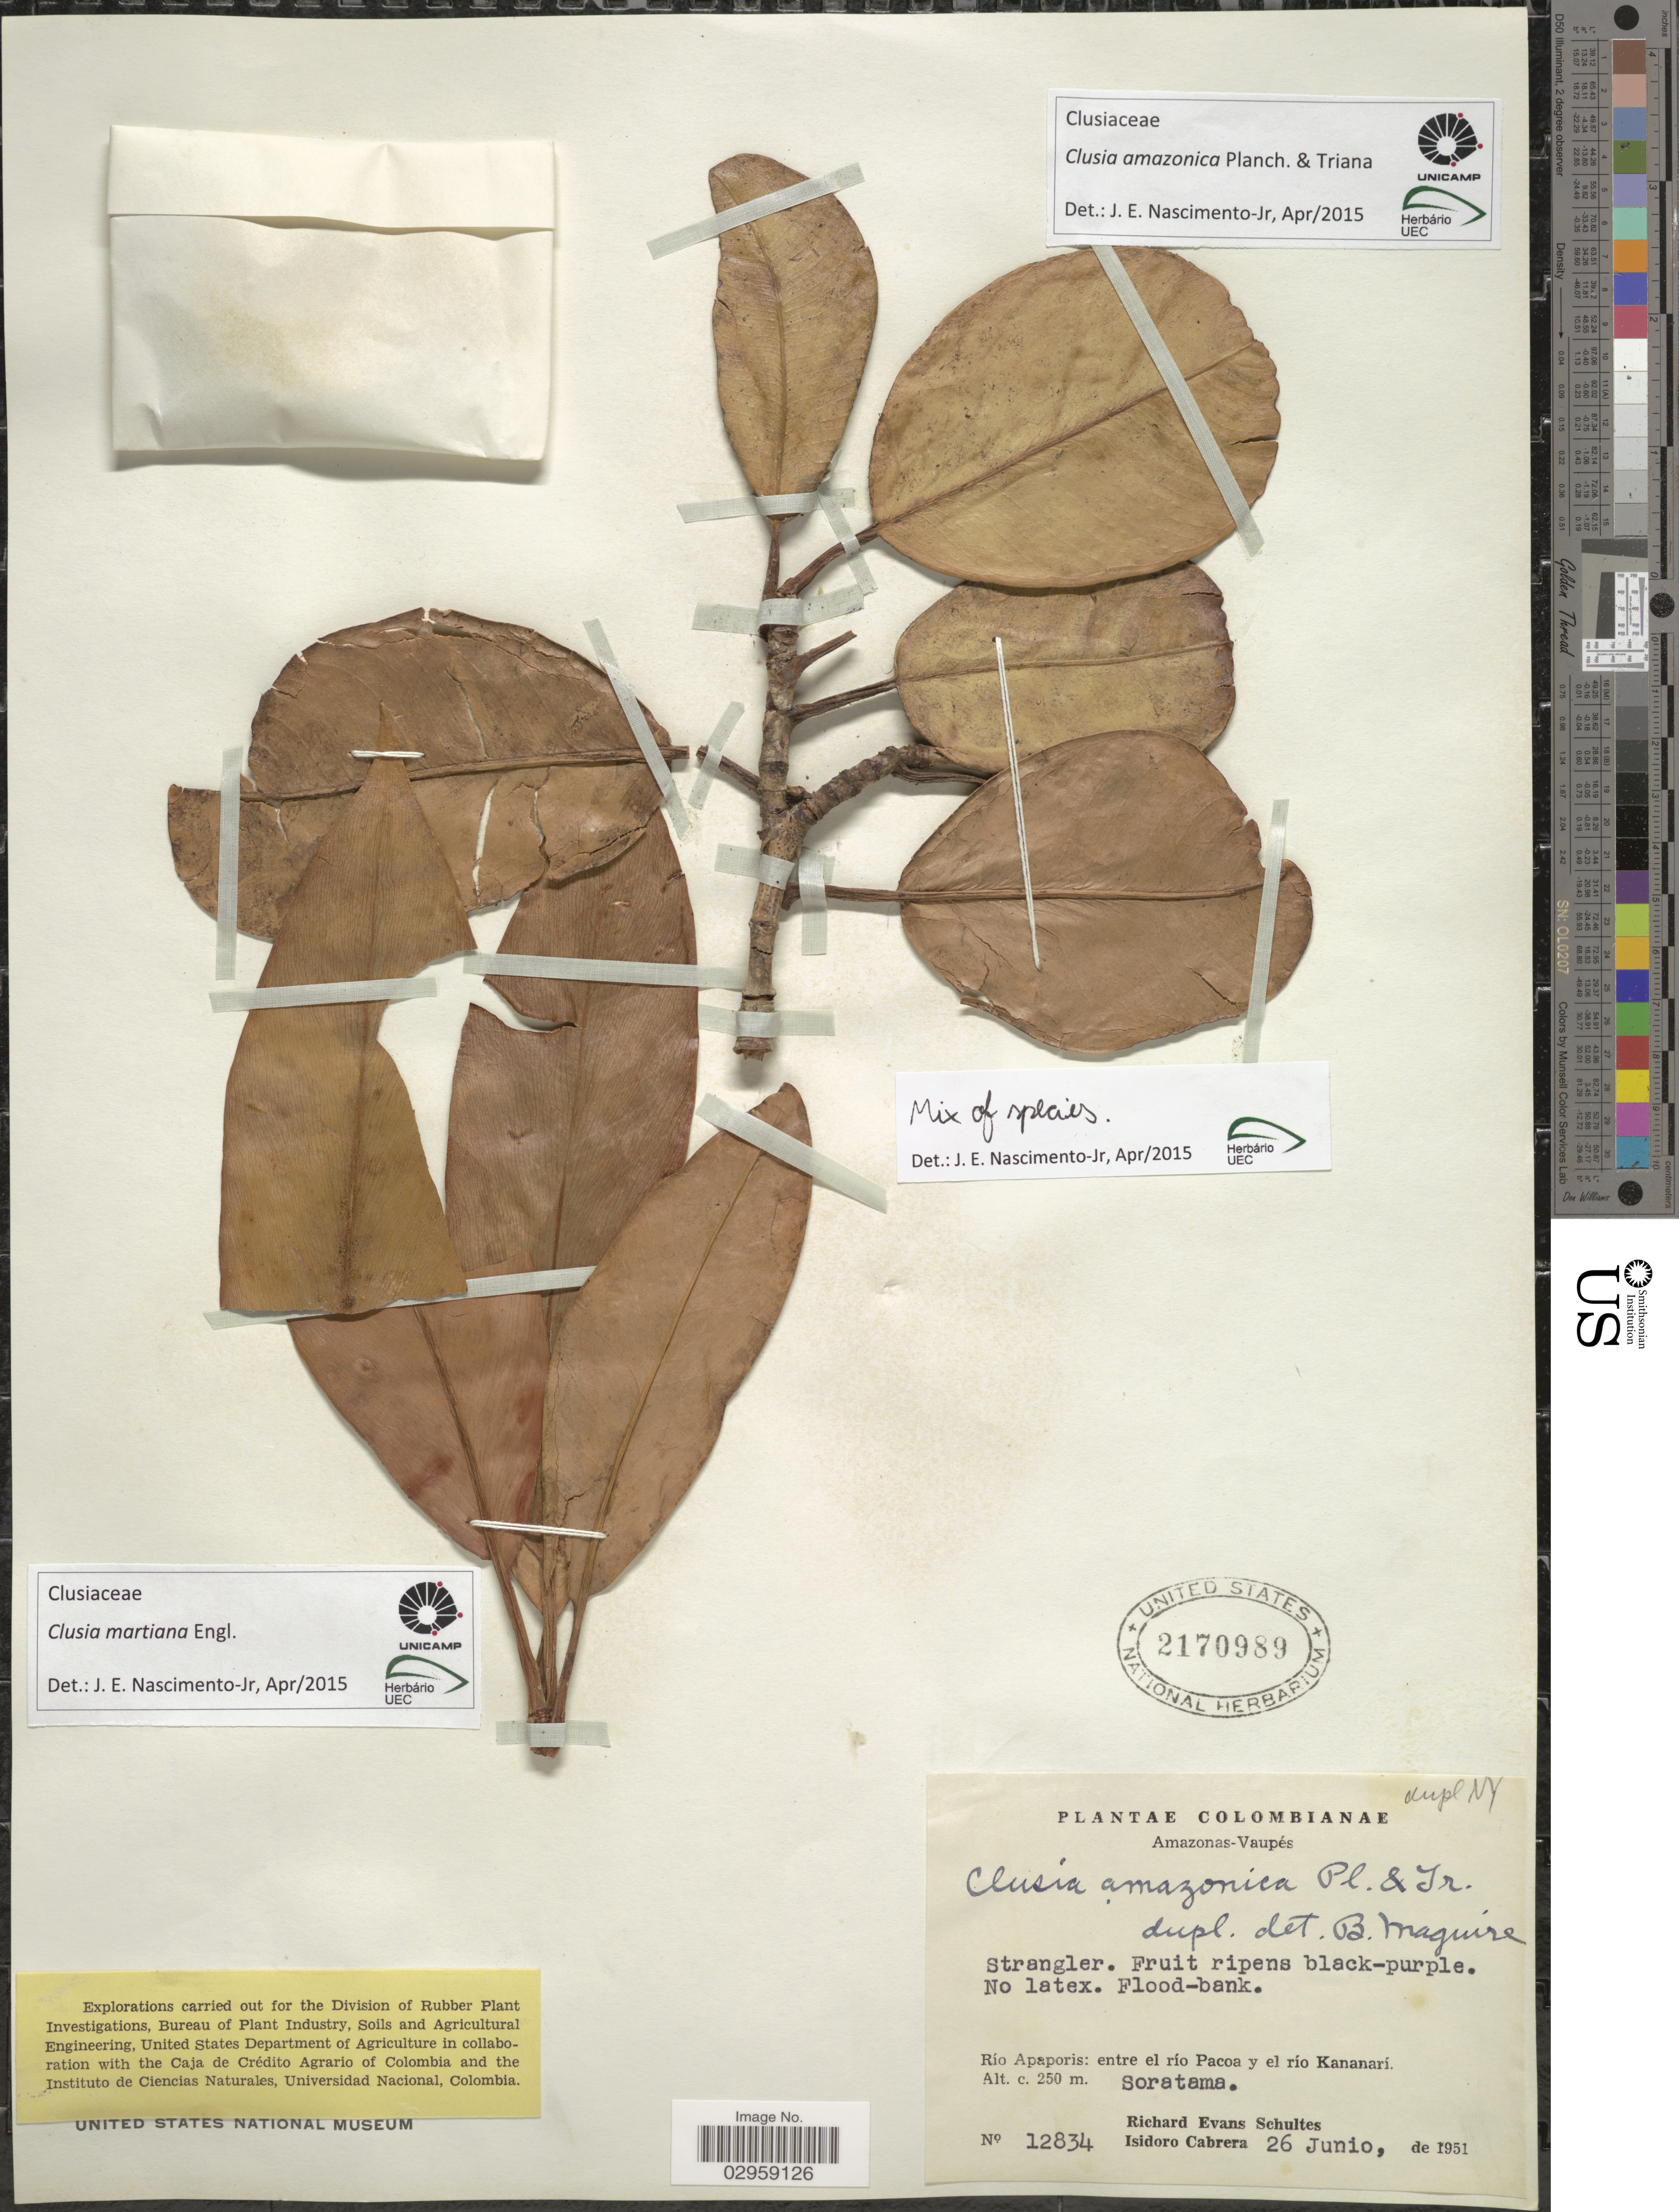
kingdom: Plantae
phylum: Tracheophyta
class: Magnoliopsida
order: Malpighiales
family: Clusiaceae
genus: Clusia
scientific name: Clusia amazonica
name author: Planch. & Triana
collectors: R. E. Schultes & I. Cabrera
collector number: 12834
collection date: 1951-06-26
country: Colombia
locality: Amazonas-Vaupés. Río Apaporis: entre el río Pacoa y el río Kananari. Soratama.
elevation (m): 250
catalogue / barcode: US 2170989